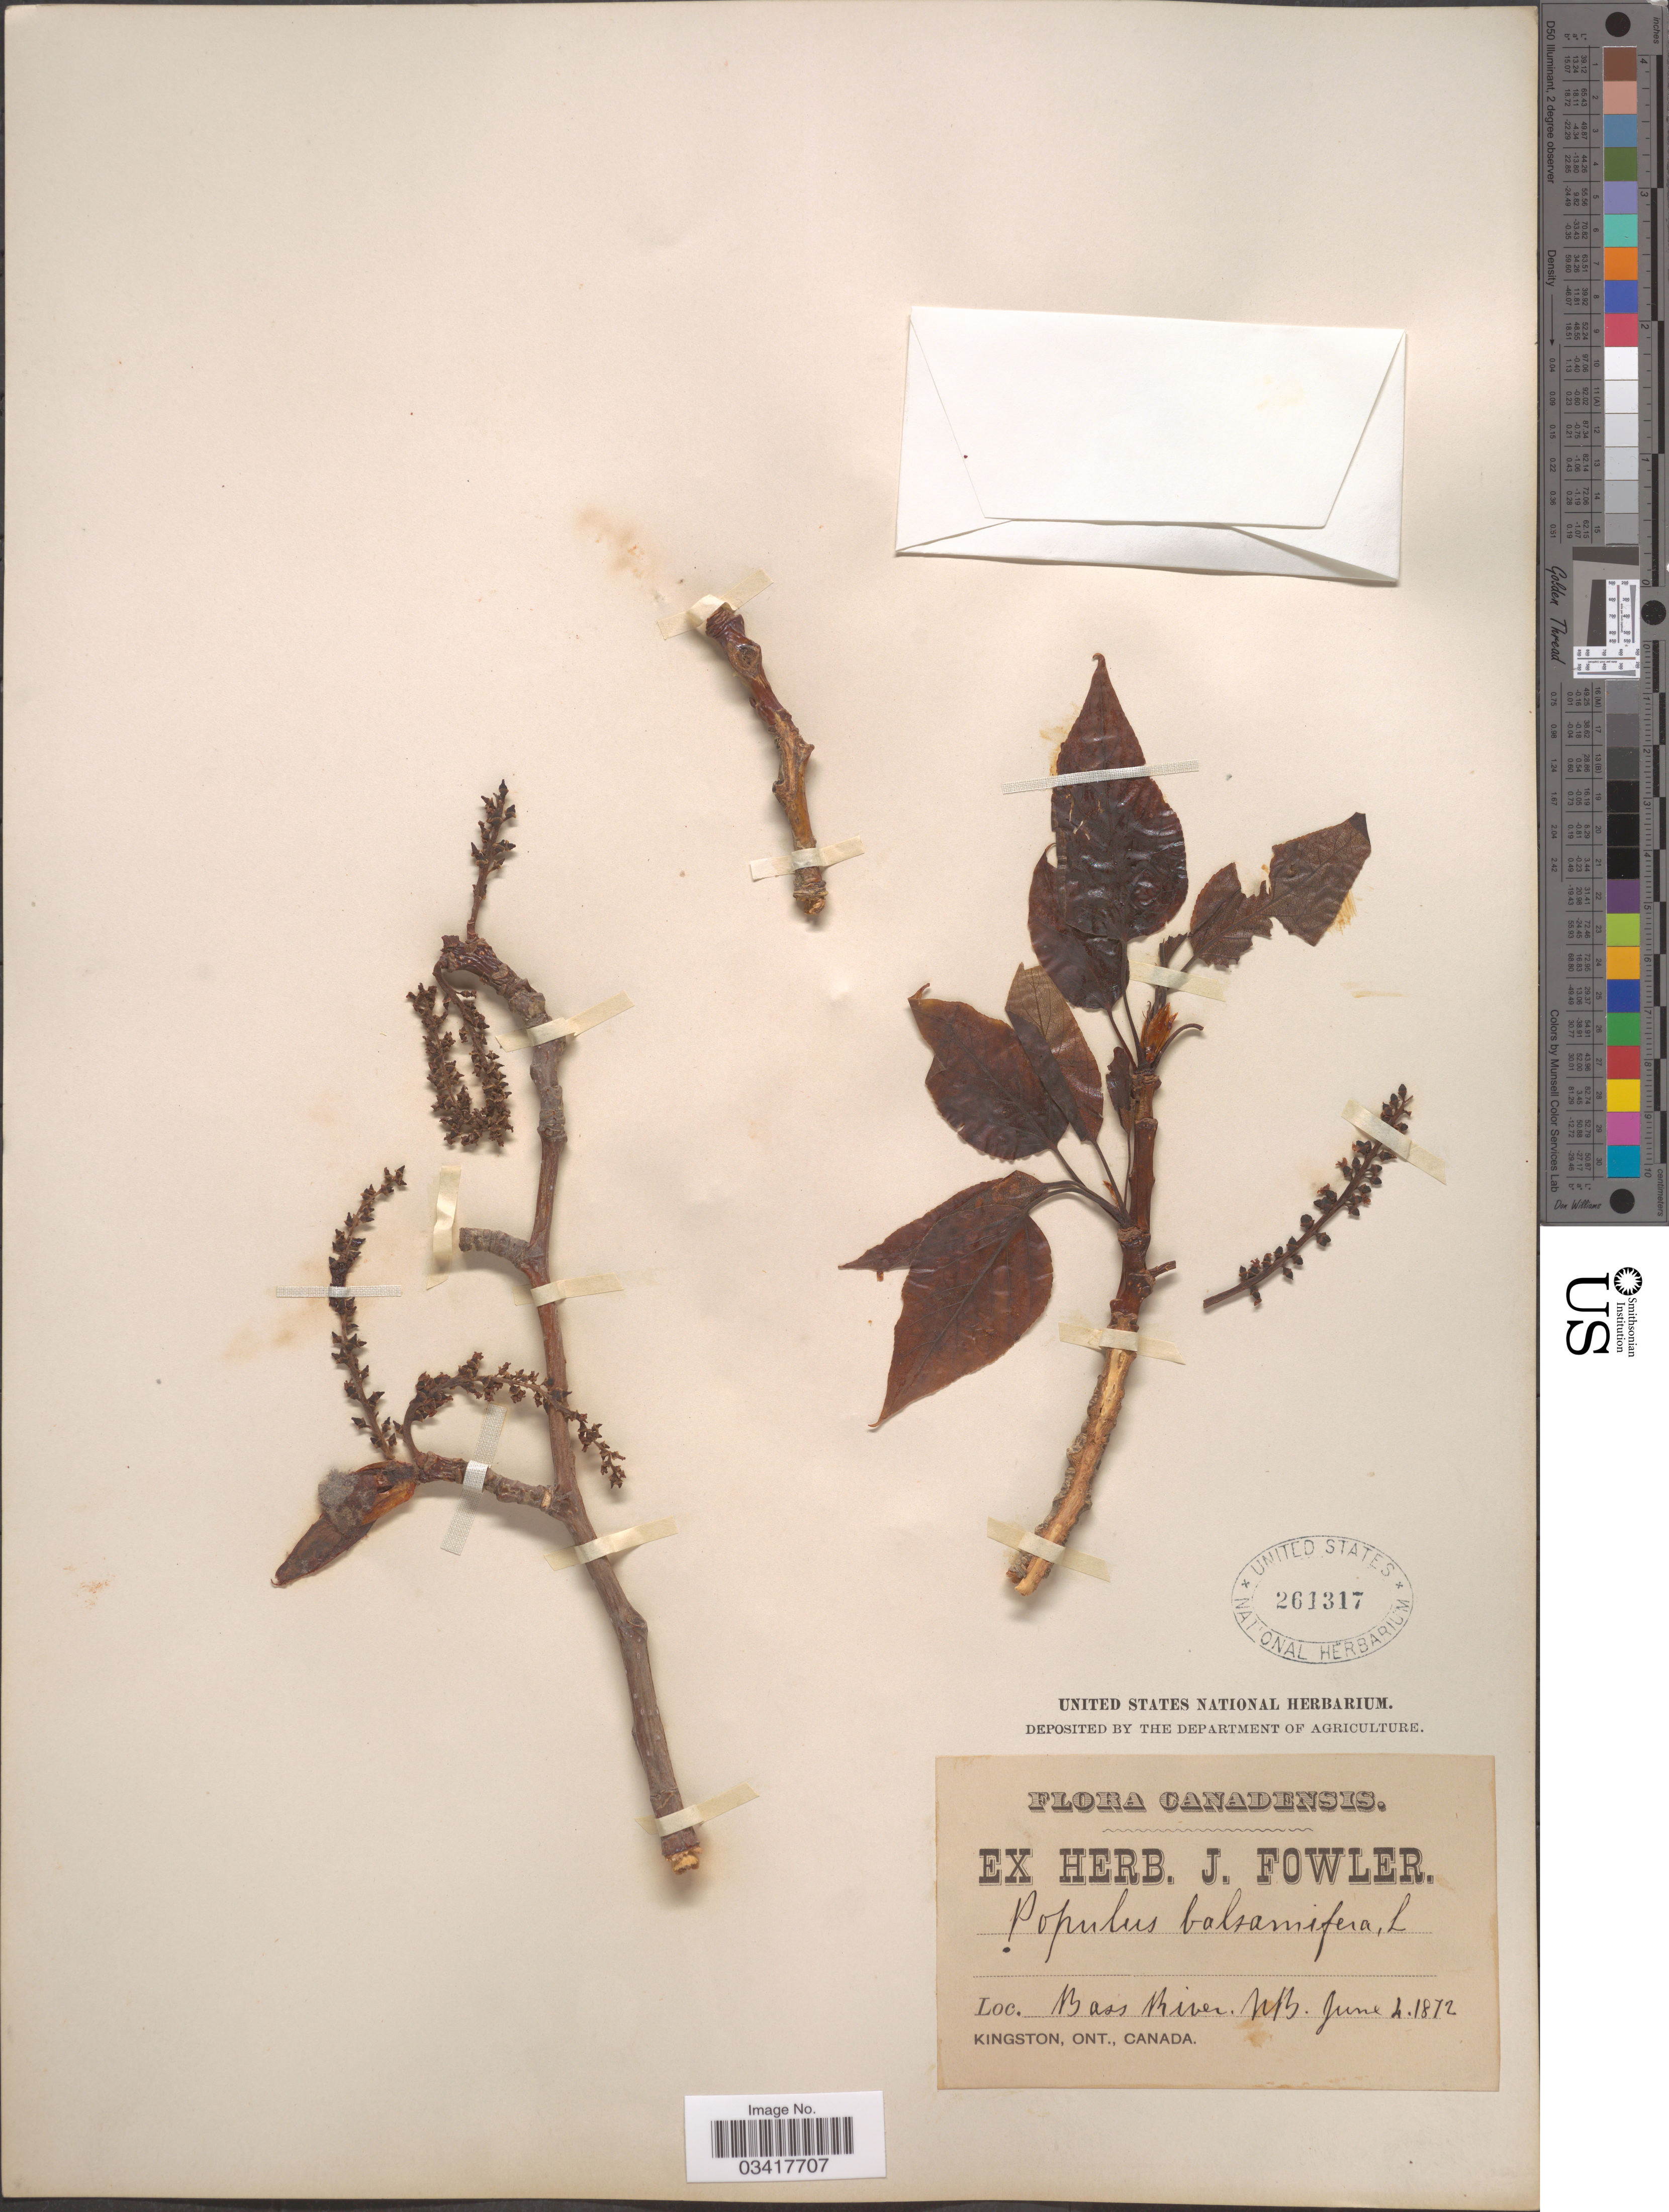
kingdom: Plantae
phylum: Tracheophyta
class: Magnoliopsida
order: Malpighiales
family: Salicaceae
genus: Populus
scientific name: Populus balsamifera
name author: L.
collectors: ex herb. J. Fowler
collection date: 1872-06-04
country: Canada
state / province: New Brunswick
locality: Bass River. NB.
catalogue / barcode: US 261317